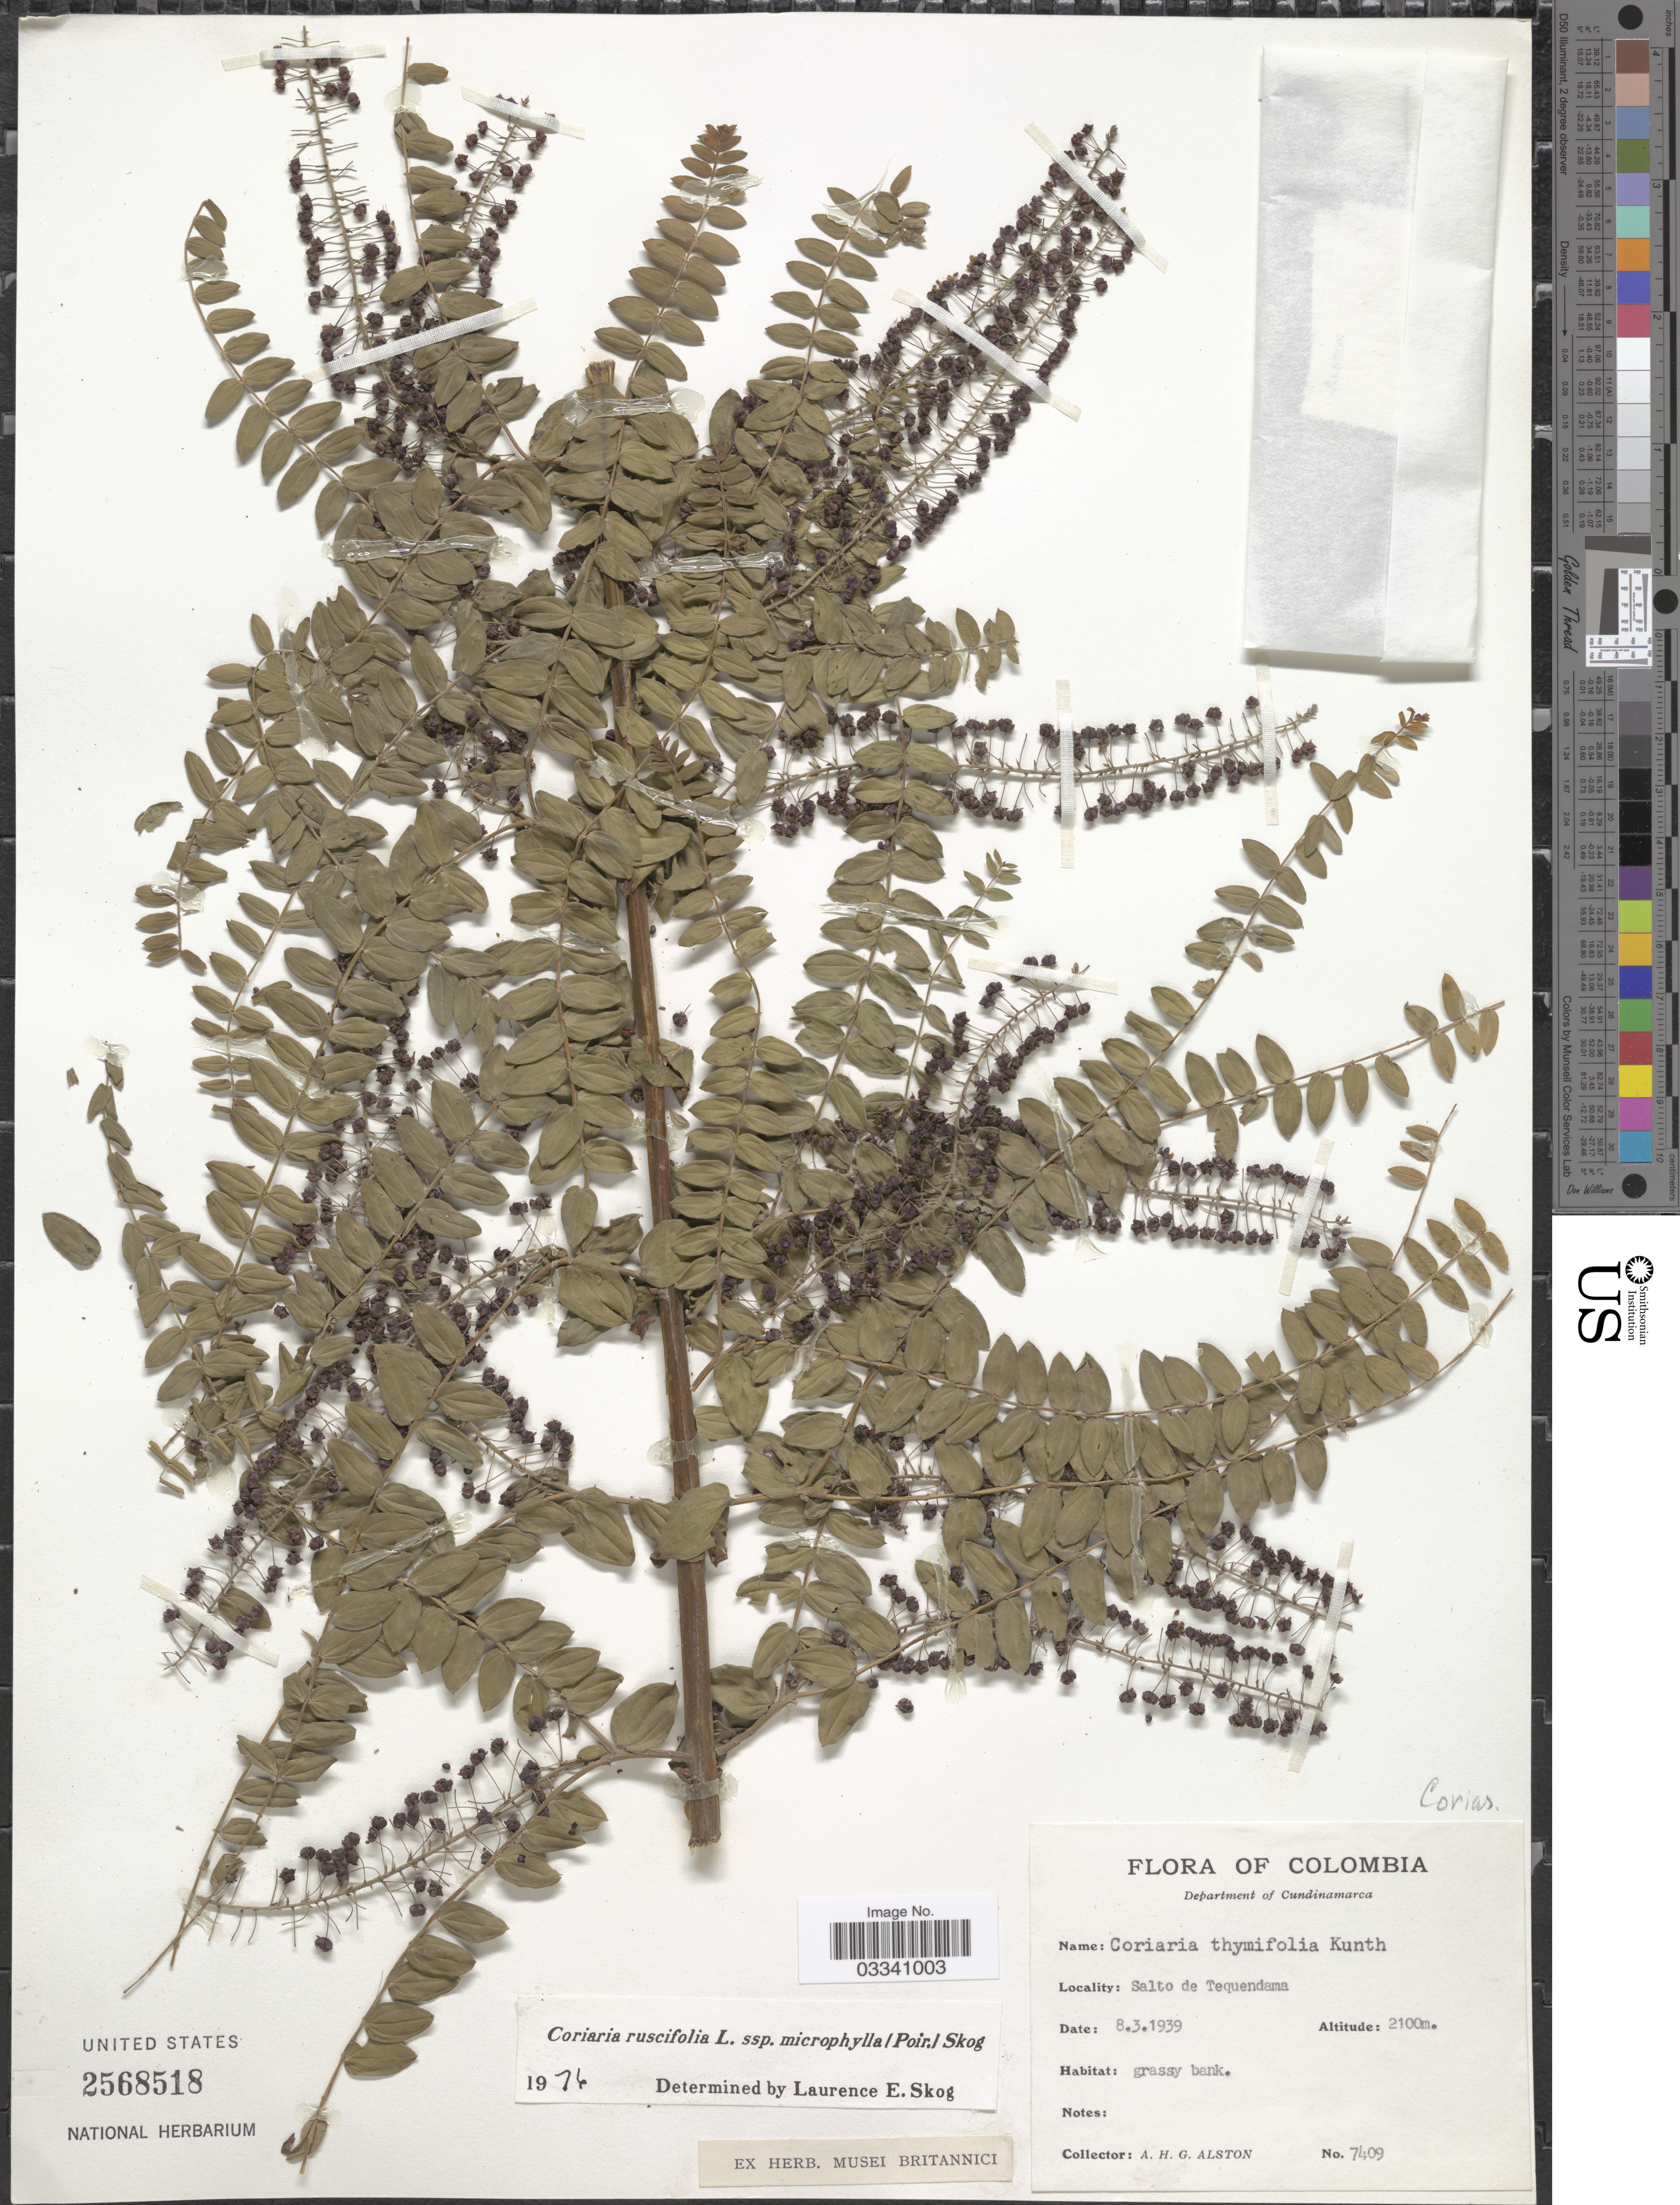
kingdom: Plantae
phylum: Tracheophyta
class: Magnoliopsida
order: Cucurbitales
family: Coriariaceae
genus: Coriaria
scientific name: Coriaria ruscifolia subsp. microphylla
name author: (Poir.) L.E. Skog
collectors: A. H. Alston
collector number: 7409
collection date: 1939-03-08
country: Colombia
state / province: Cundinamarca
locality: Salto de Tequendama, Department of Cundinamarca.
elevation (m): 2100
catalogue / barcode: US 2568518